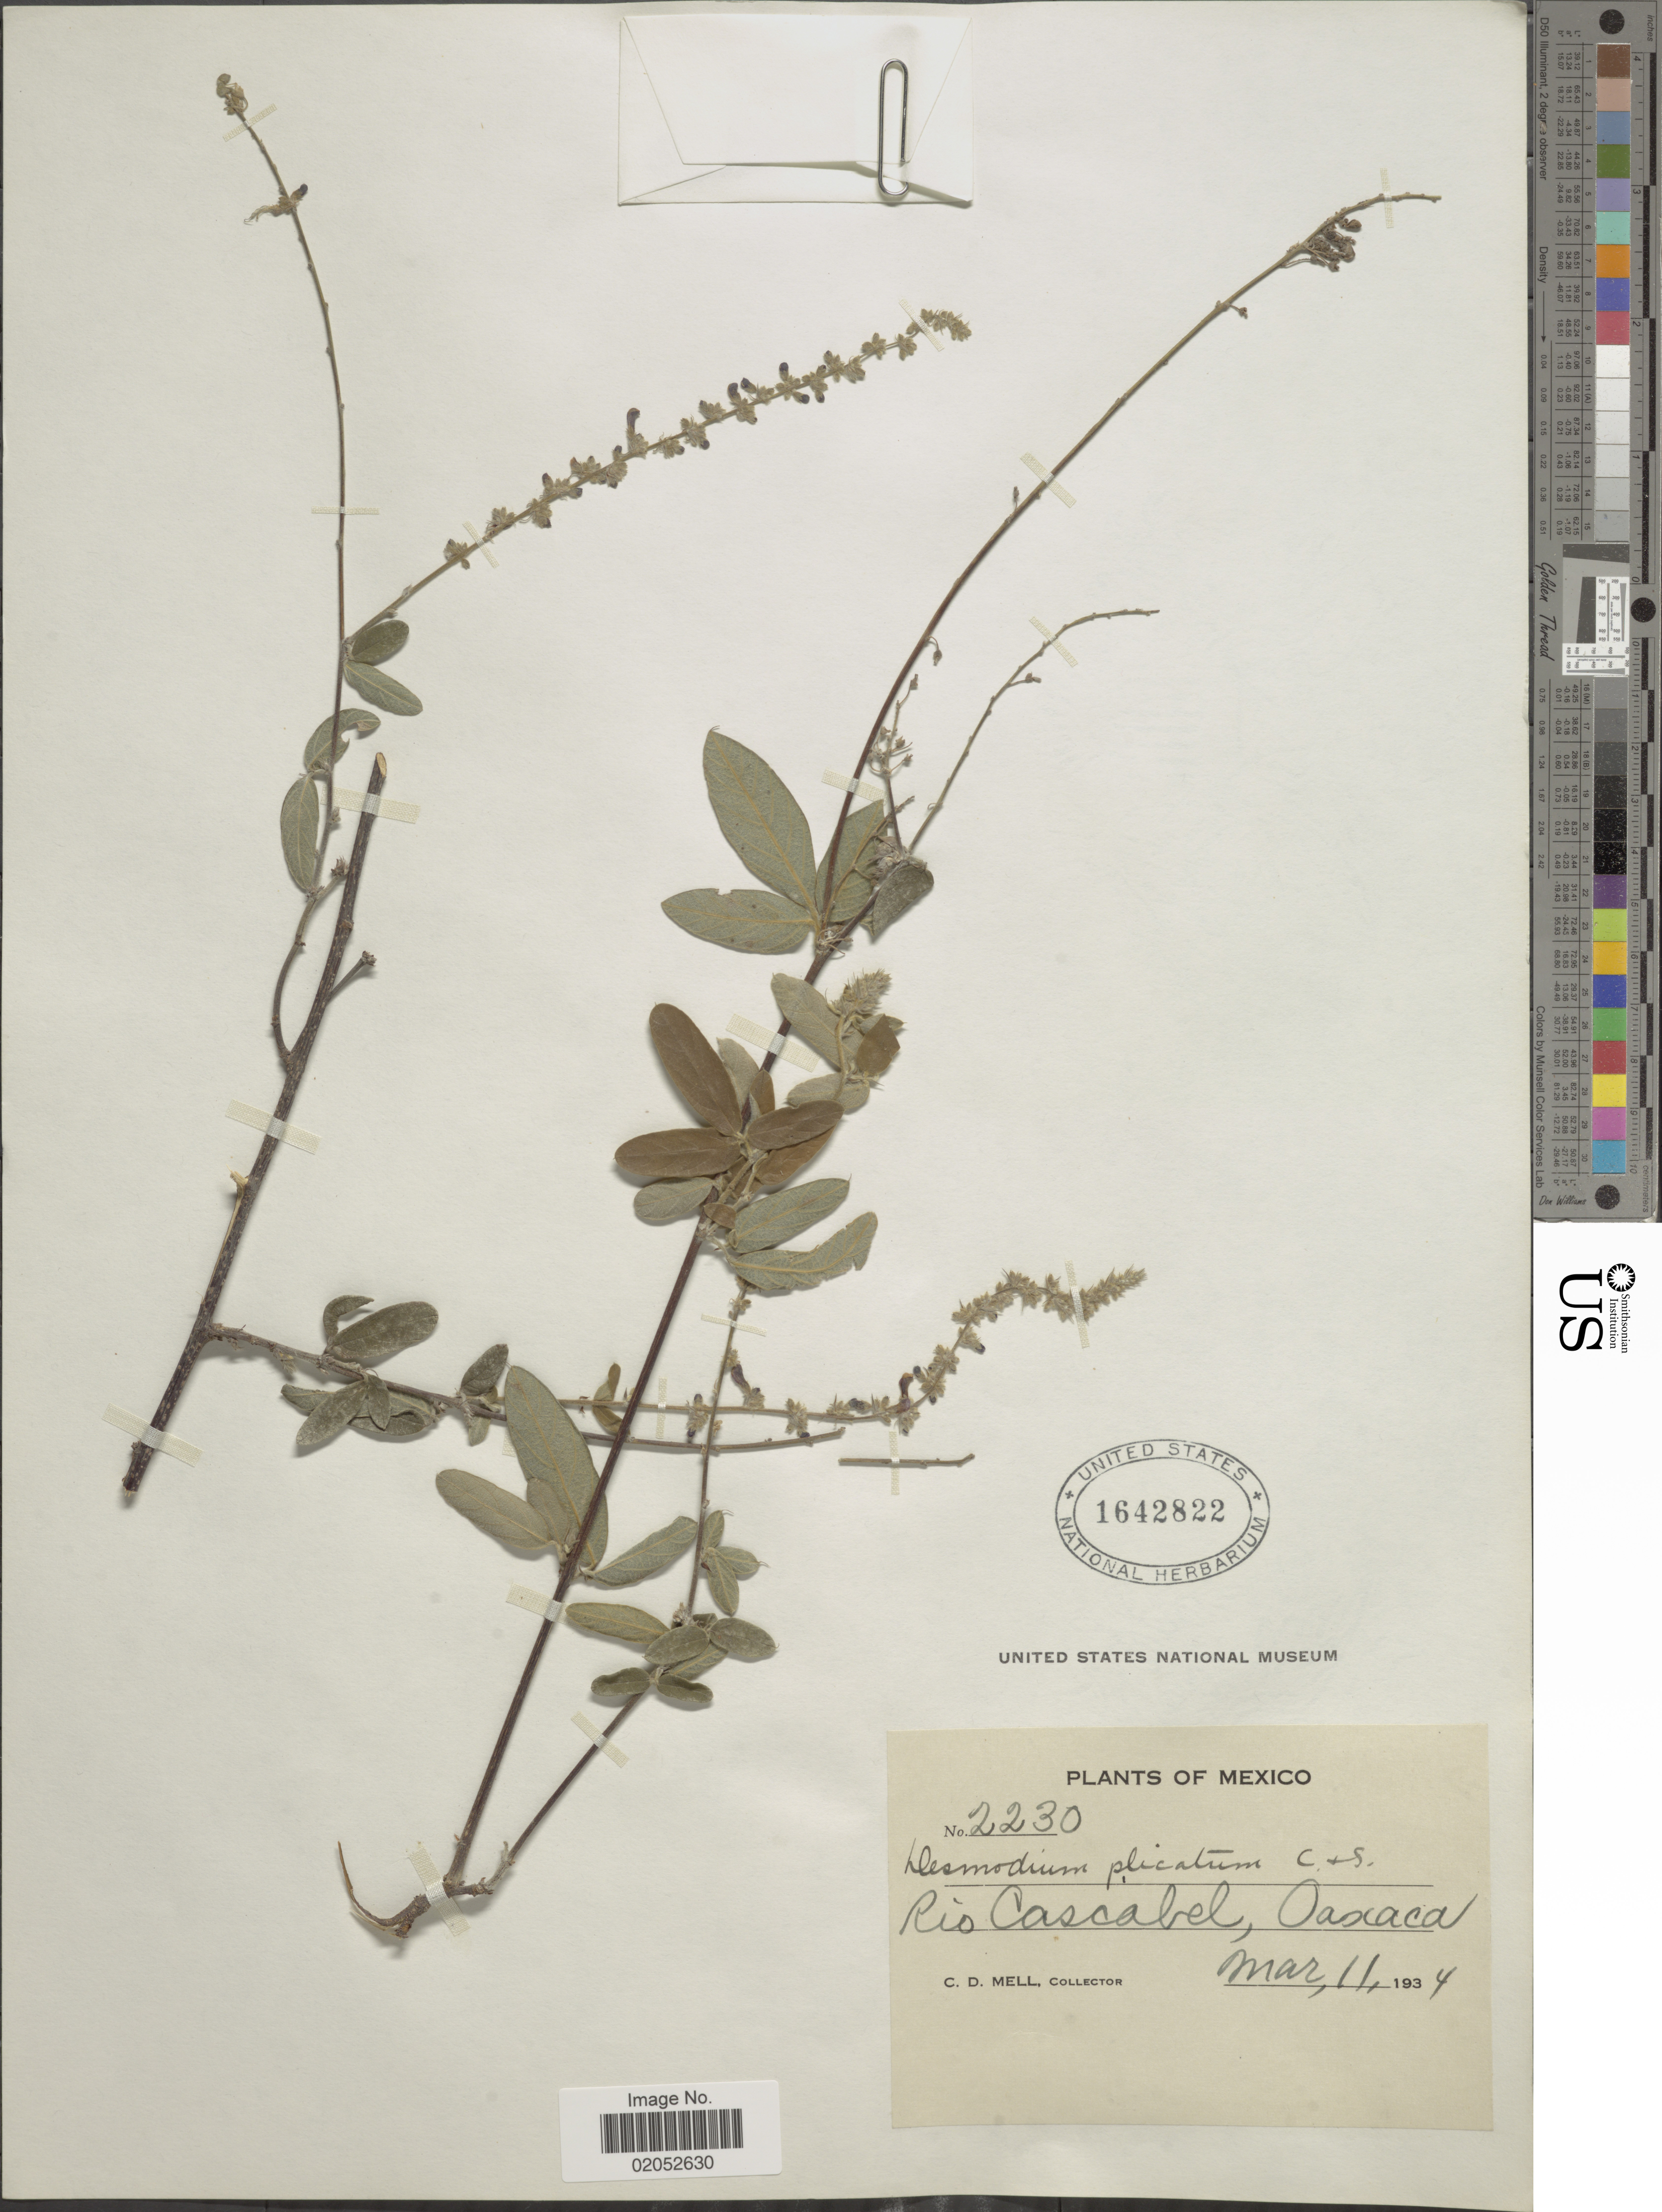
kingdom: Plantae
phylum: Tracheophyta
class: Magnoliopsida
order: Fabales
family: Fabaceae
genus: Desmodium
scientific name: Desmodium plicatum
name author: Schltdl. & Cham.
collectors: C. D. Mell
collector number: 2230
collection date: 1934-03-11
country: Mexico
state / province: Oaxaca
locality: Rio Cascabel, Oaxaca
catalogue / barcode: US 1642822